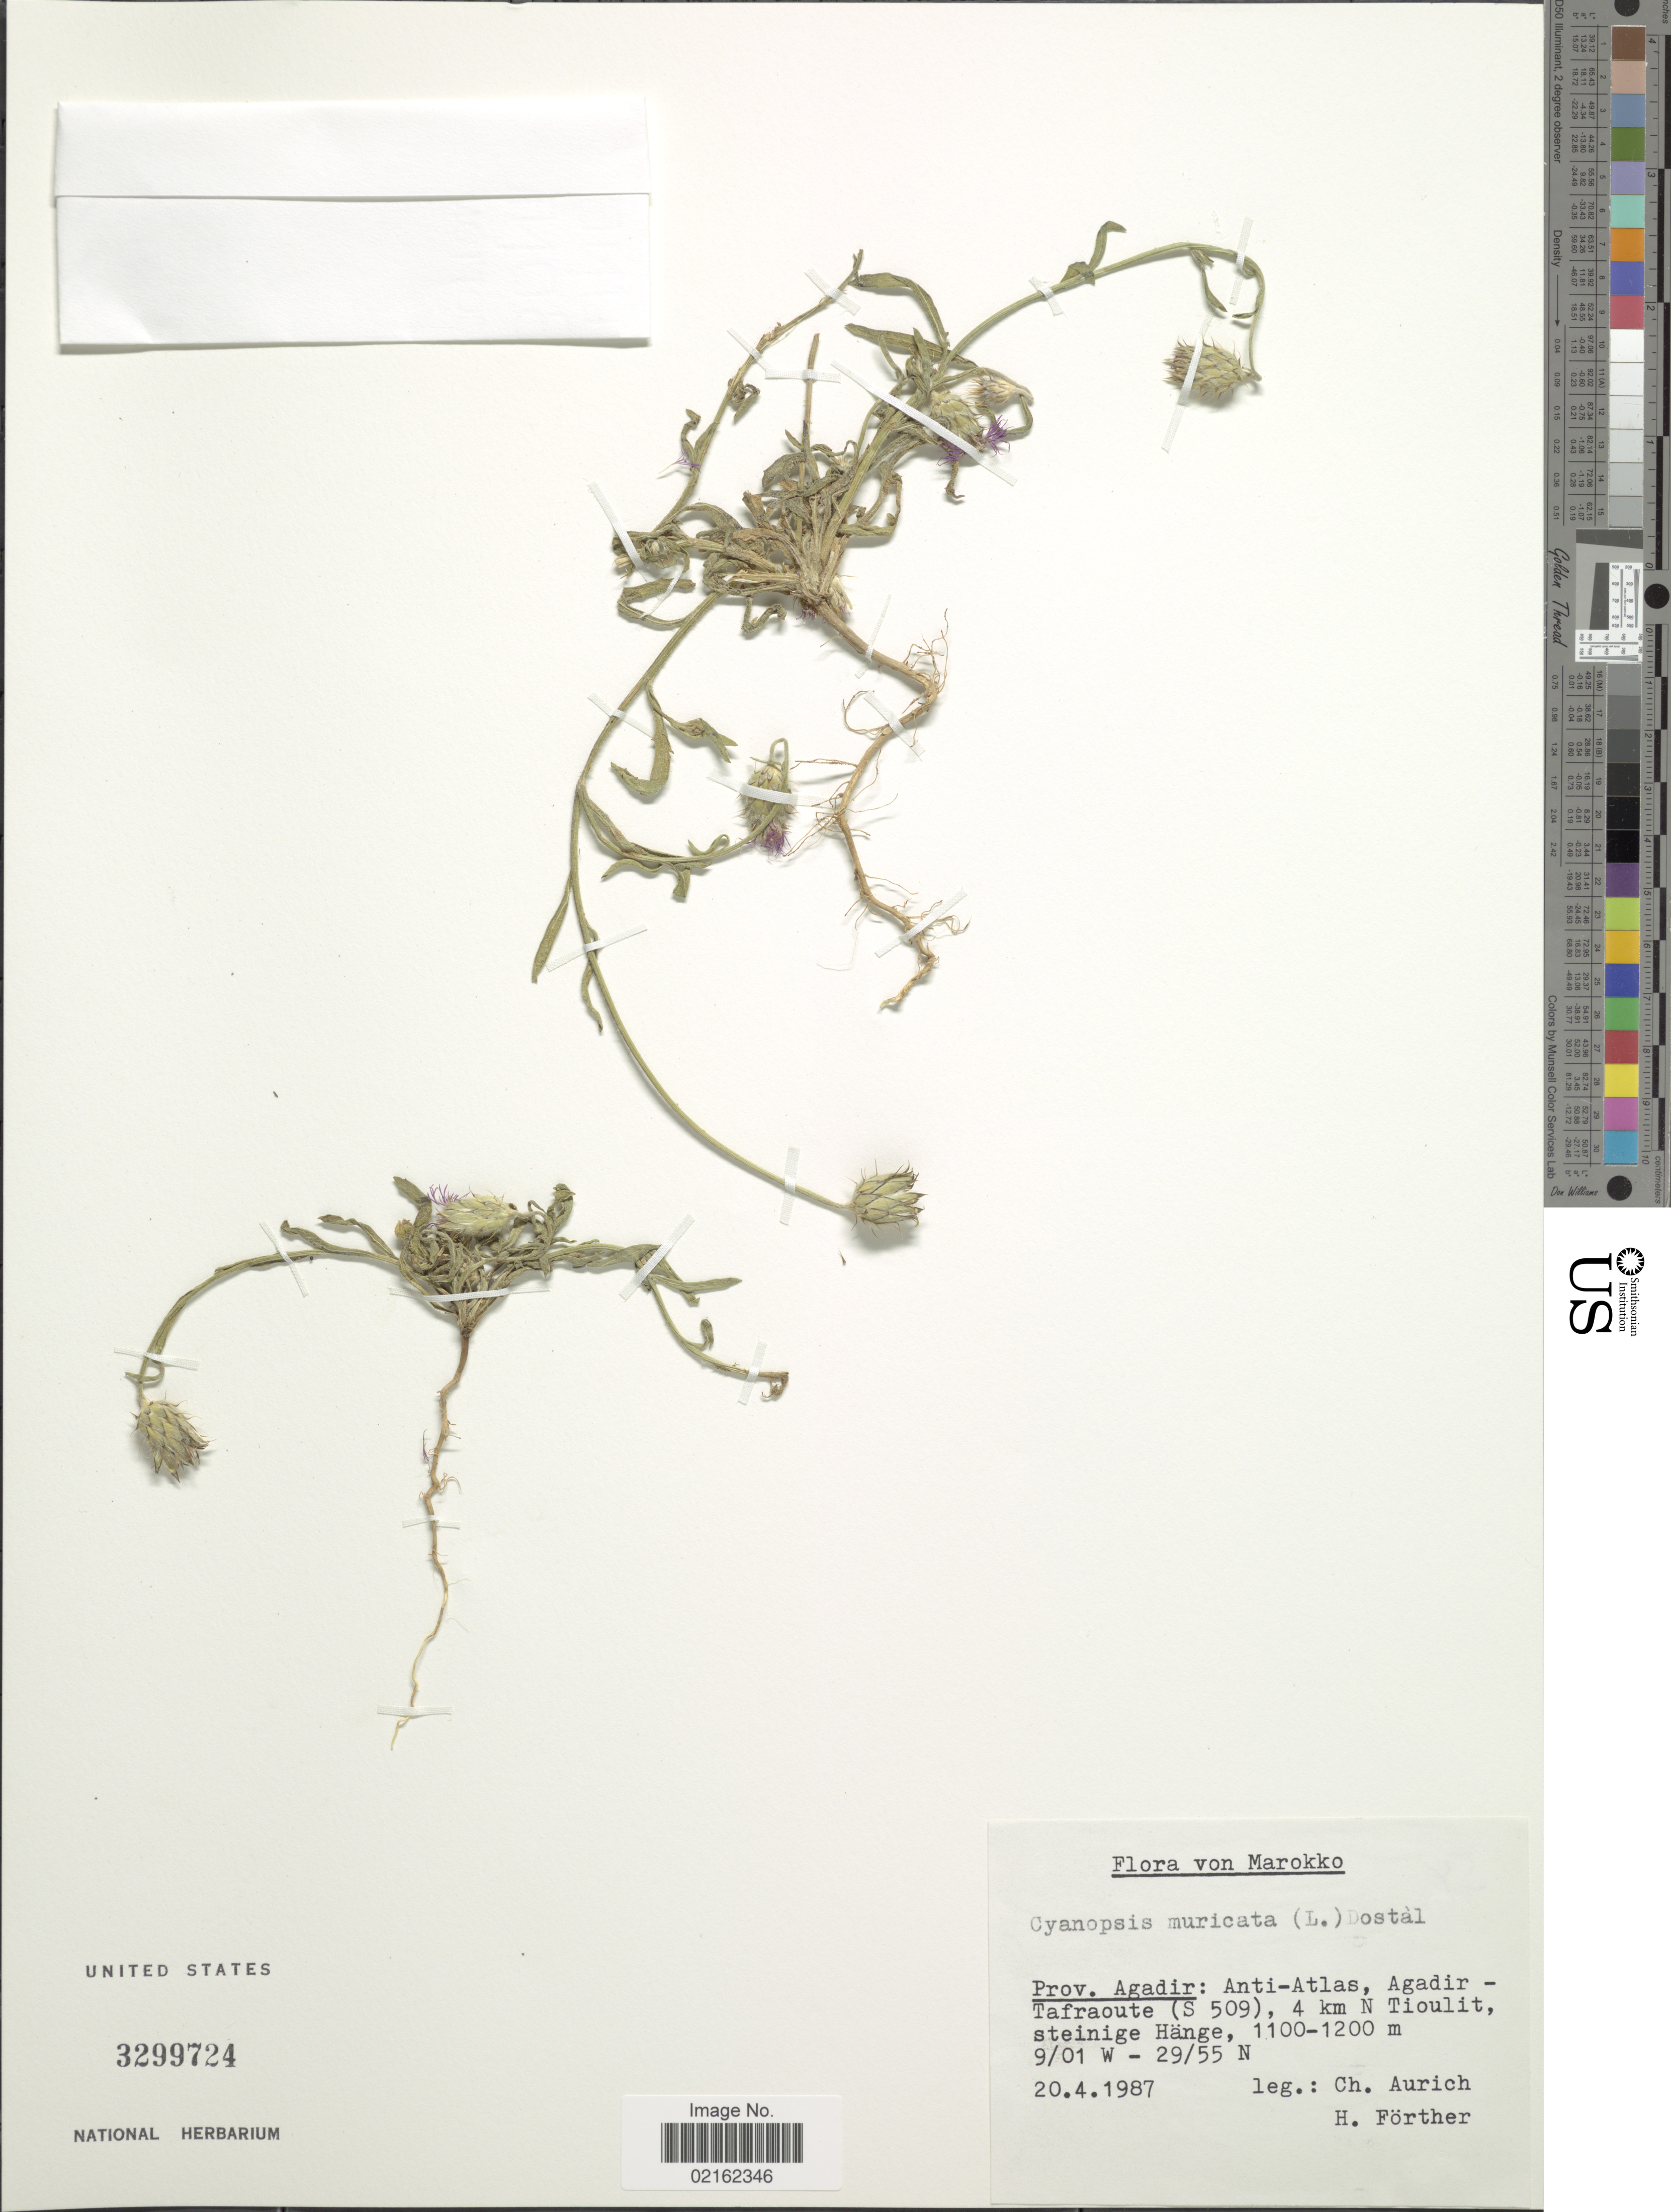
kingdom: Plantae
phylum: Tracheophyta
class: Magnoliopsida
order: Asterales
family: Asteraceae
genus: Volutaria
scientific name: Volutaria muricata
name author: (L.) Maire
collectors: C. Aurich & H. Förther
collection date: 1987-04-20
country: Morocco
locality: Marokko, Prov. Agadir, Anti-Atlas, Agadir-Tafraoute (S 509), 4 km N Tioulit, steinige Hange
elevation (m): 1100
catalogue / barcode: US 3299724